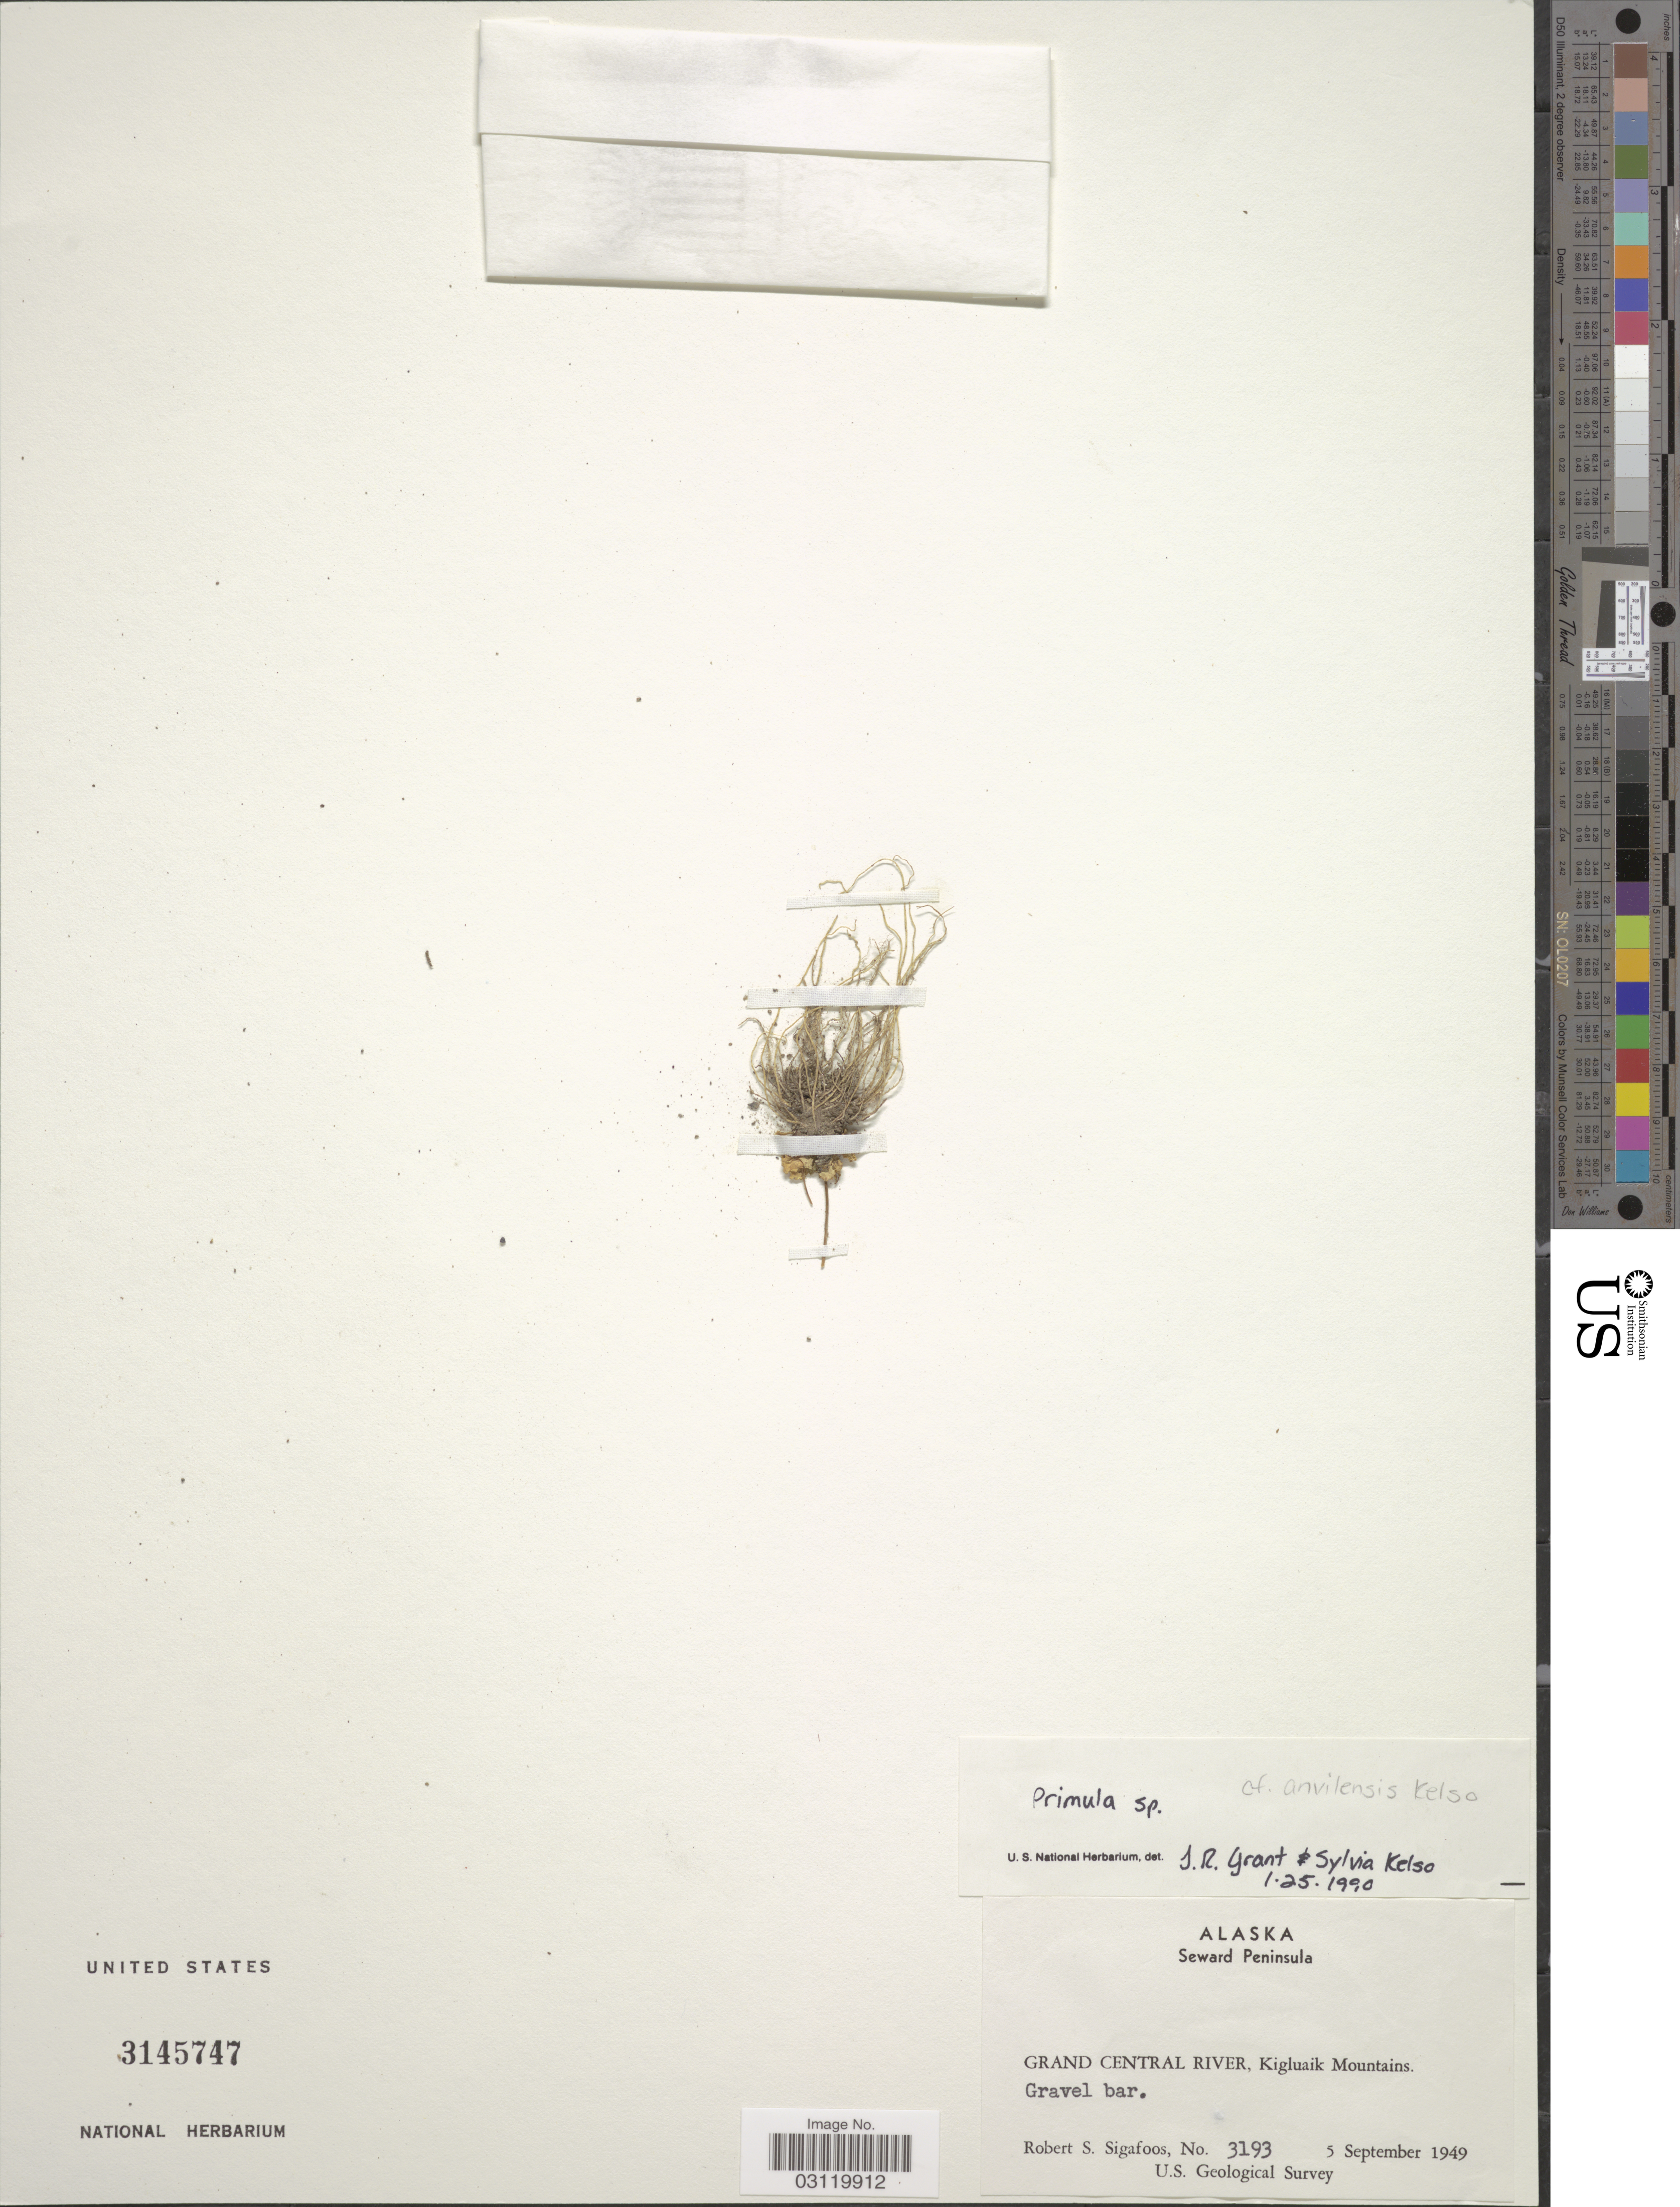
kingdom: Plantae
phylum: Tracheophyta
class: Magnoliopsida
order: Ericales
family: Primulaceae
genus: Primula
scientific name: Primula sp.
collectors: R. Sigafoos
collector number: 3193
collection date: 1949-09-05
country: United States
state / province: Alaska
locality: Seward Peninsula, Grand Central River, Kigluaik Mountains. Gravel bar.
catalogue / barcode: US 3145747